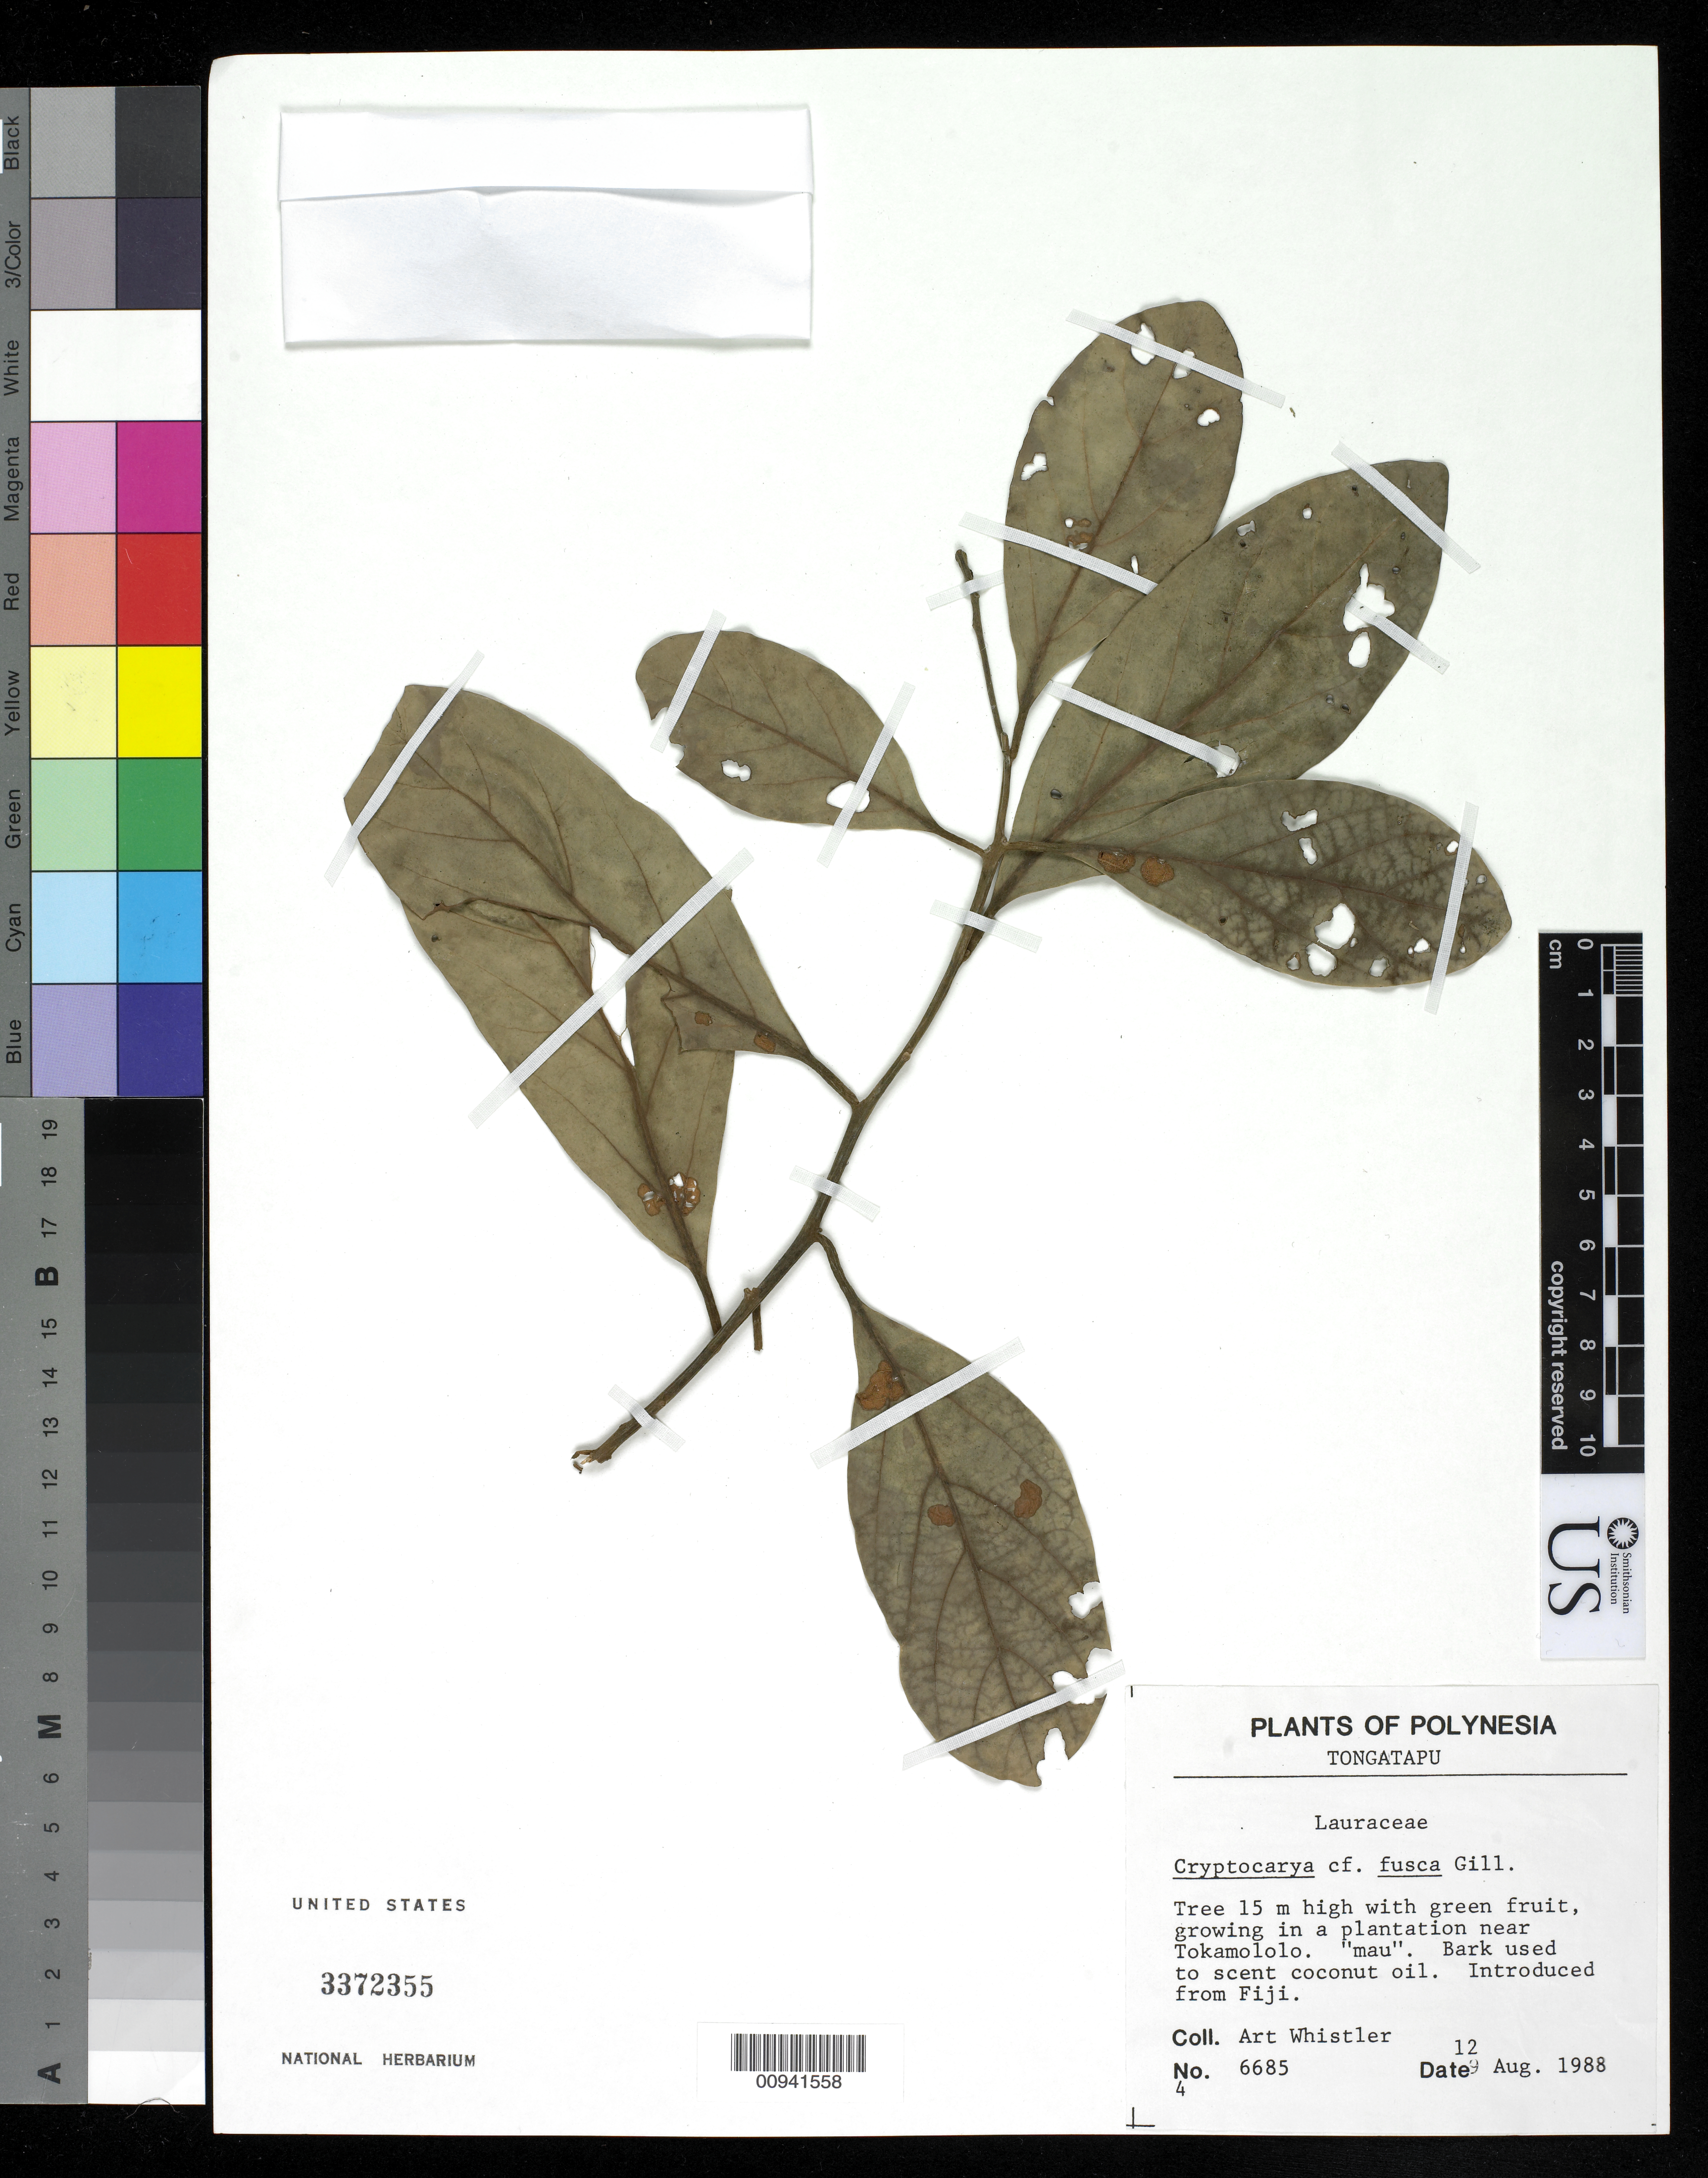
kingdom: Plantae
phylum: Tracheophyta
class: Magnoliopsida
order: Laurales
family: Lauraceae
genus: Cryptocarya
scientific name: Cryptocarya fusca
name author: Gillespie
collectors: A. Whistler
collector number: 6685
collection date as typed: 22 Jul 1988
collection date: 1988-07-22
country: Tonga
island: Eua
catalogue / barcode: US 3372355